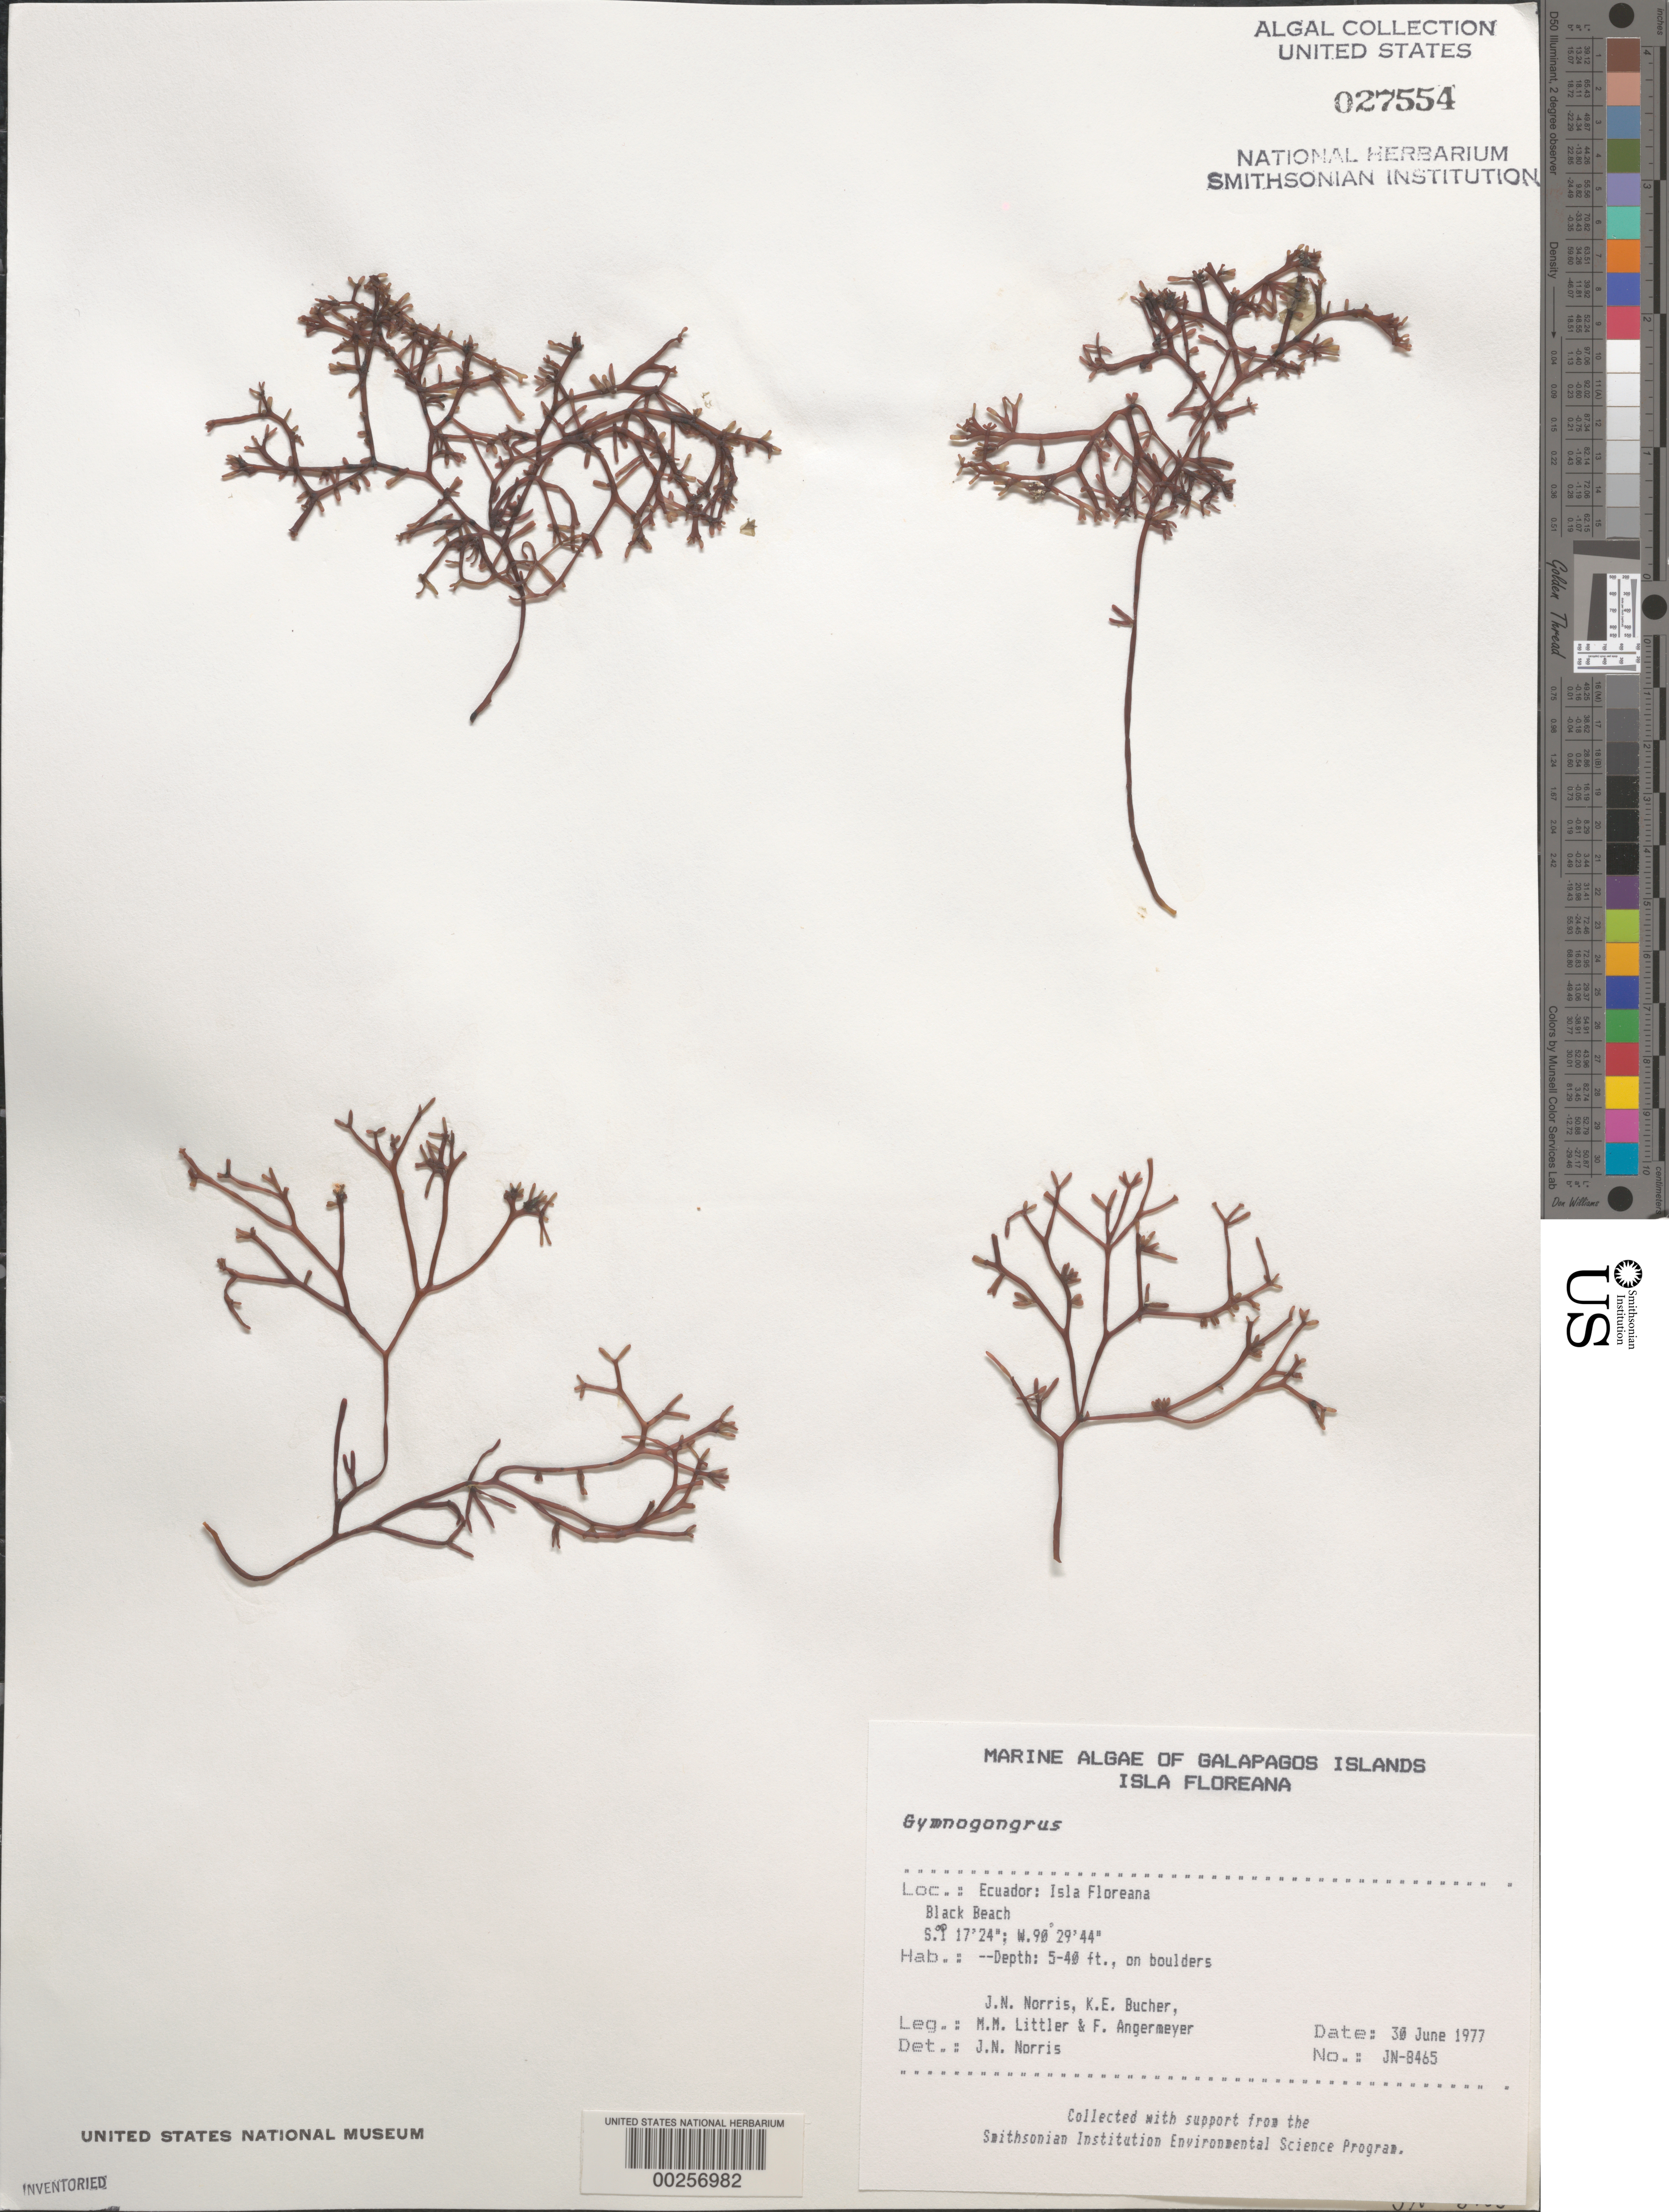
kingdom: Plantae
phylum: Rhodophyta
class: Florideophyceae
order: Gigartinales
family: Phyllophoraceae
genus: Gymnogongrus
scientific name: Gymnogongrus sp.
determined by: Norris, James N.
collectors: J. N. Norris, K. E. Bucher, M. M. Littler & F. Angermeyer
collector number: JN-8465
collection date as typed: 30 Jun 1977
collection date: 1977-06-30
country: Ecuador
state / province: Colón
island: Floreana [Charles, Santa Maria]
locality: Black Beach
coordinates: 1 17' 24" S, 90 29' 44" W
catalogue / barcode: US 27554